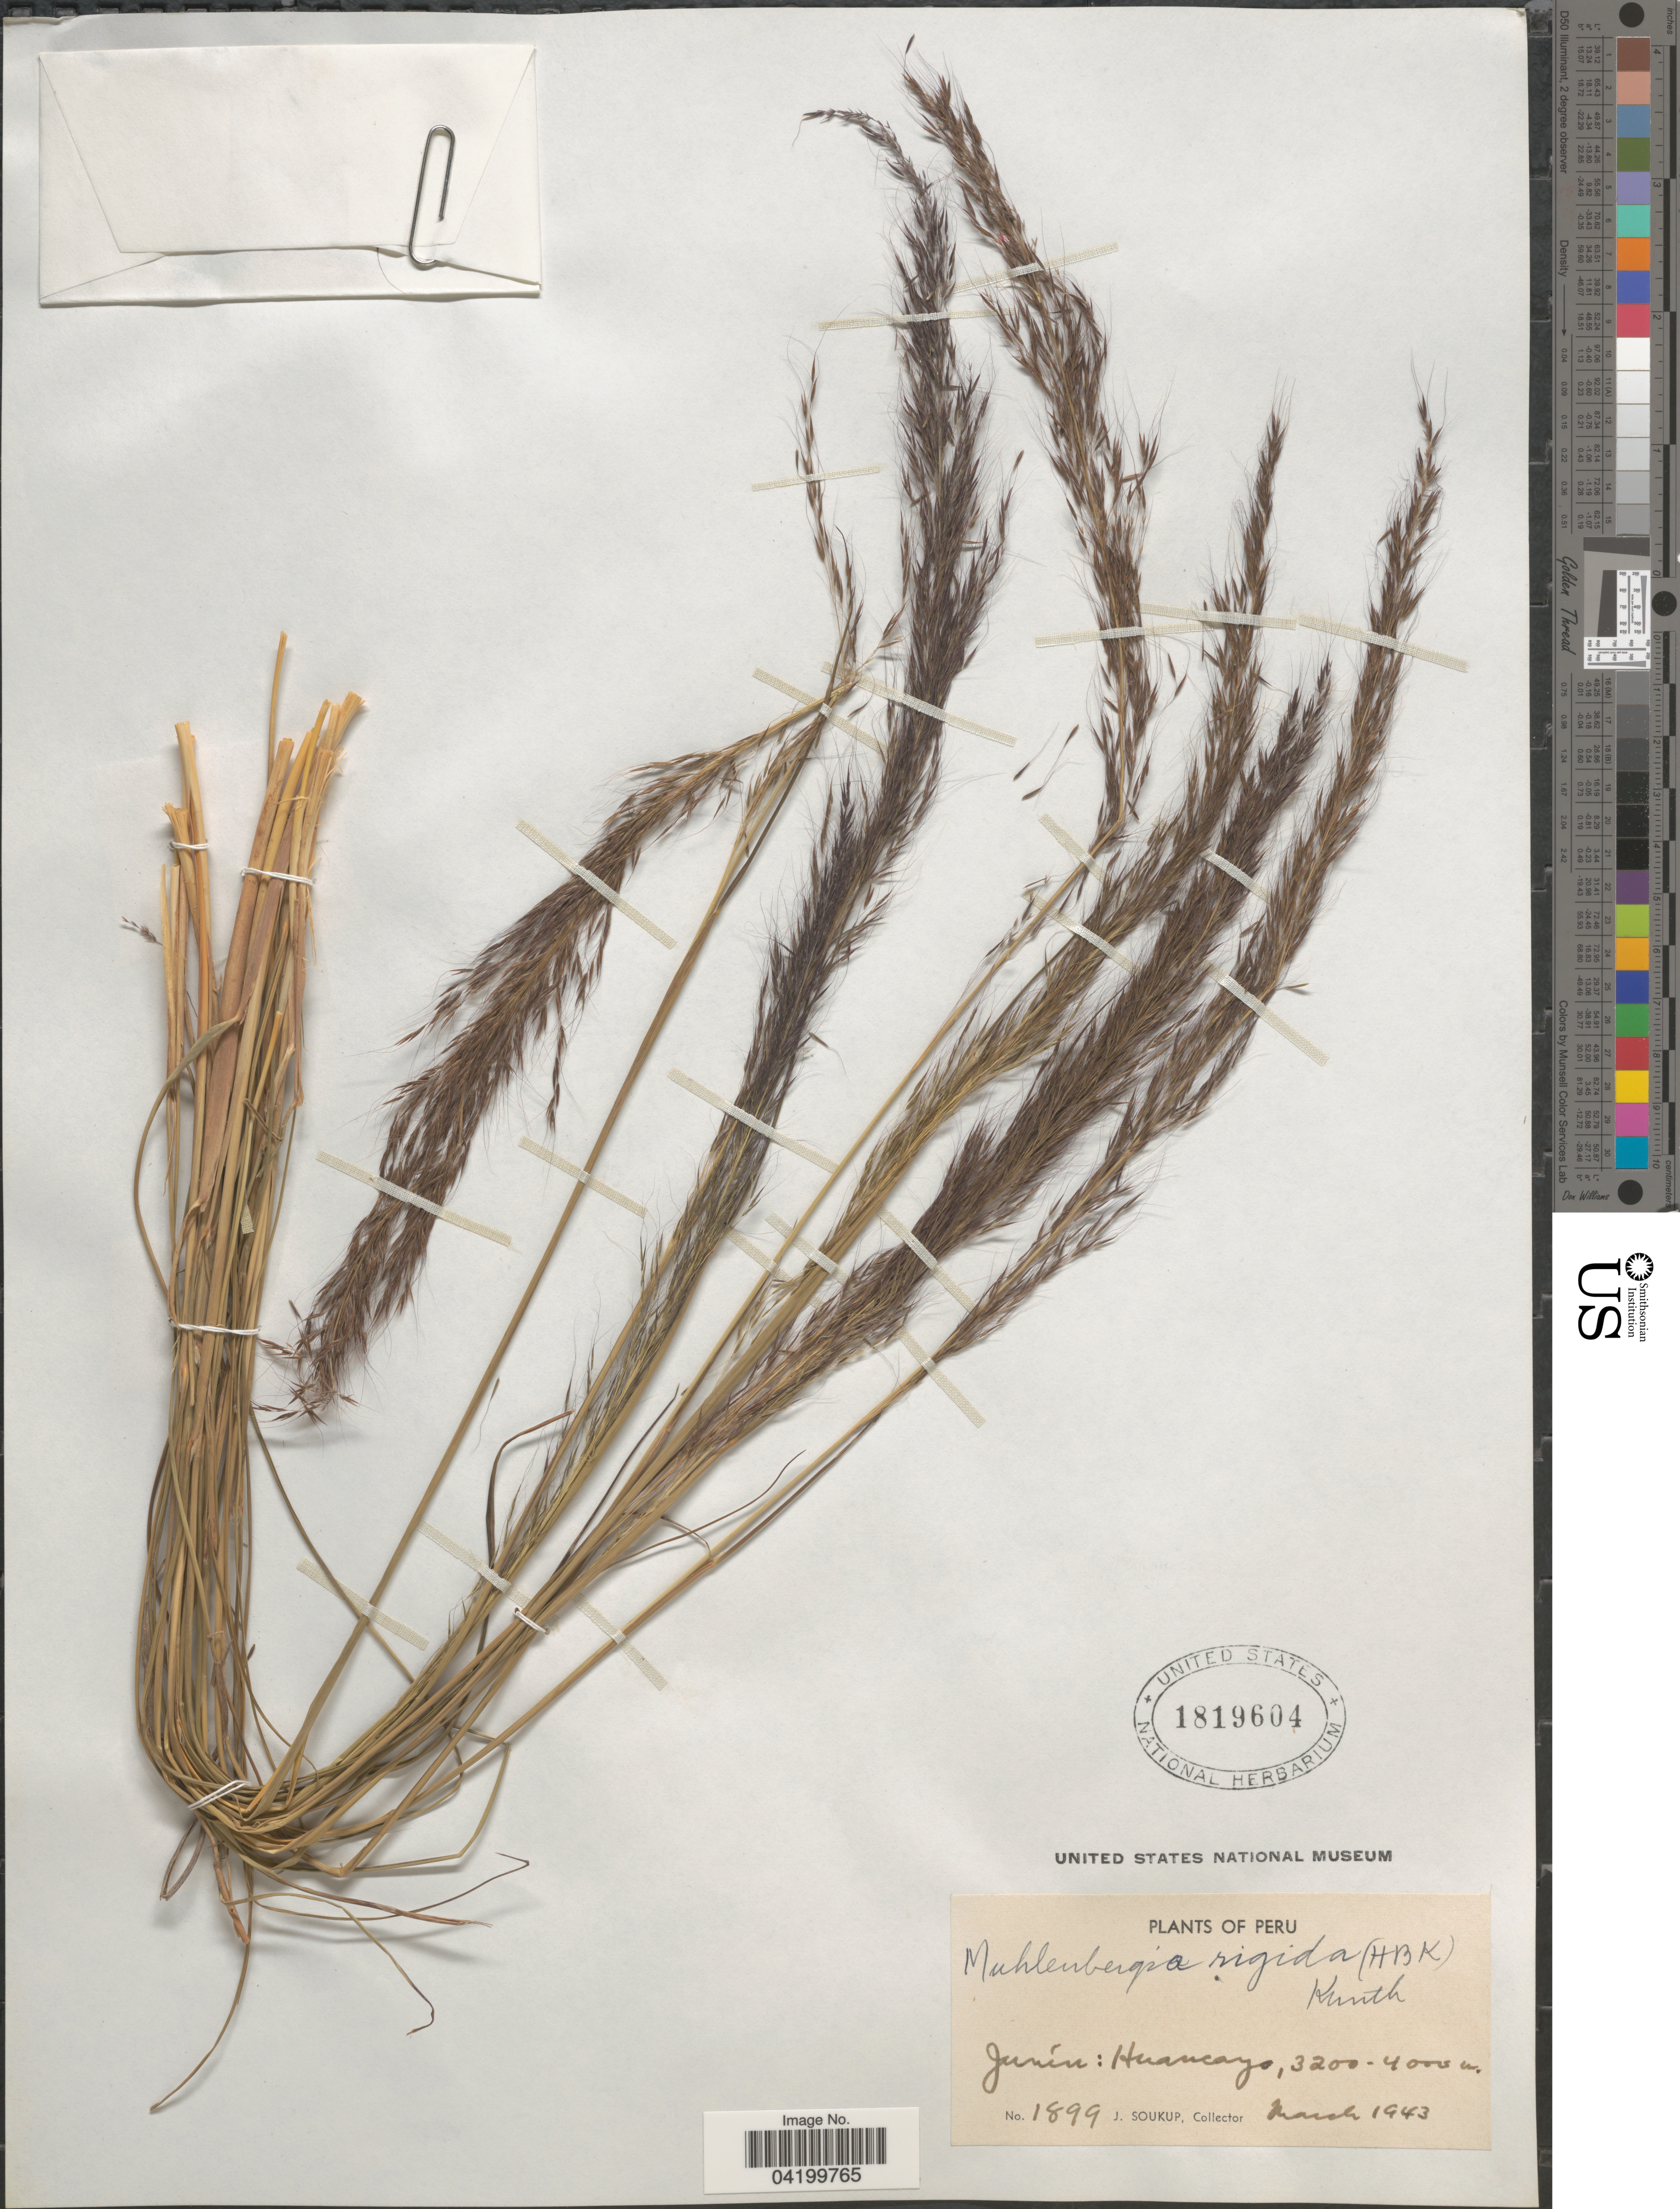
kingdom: Plantae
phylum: Tracheophyta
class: Liliopsida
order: Poales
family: Poaceae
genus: Muhlenbergia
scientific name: Muhlenbergia rigida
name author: (Kunth) Kunth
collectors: J. Soukup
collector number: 1899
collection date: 1943-03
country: Peru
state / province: Junín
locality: Huancayo.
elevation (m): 3200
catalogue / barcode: US 1819604